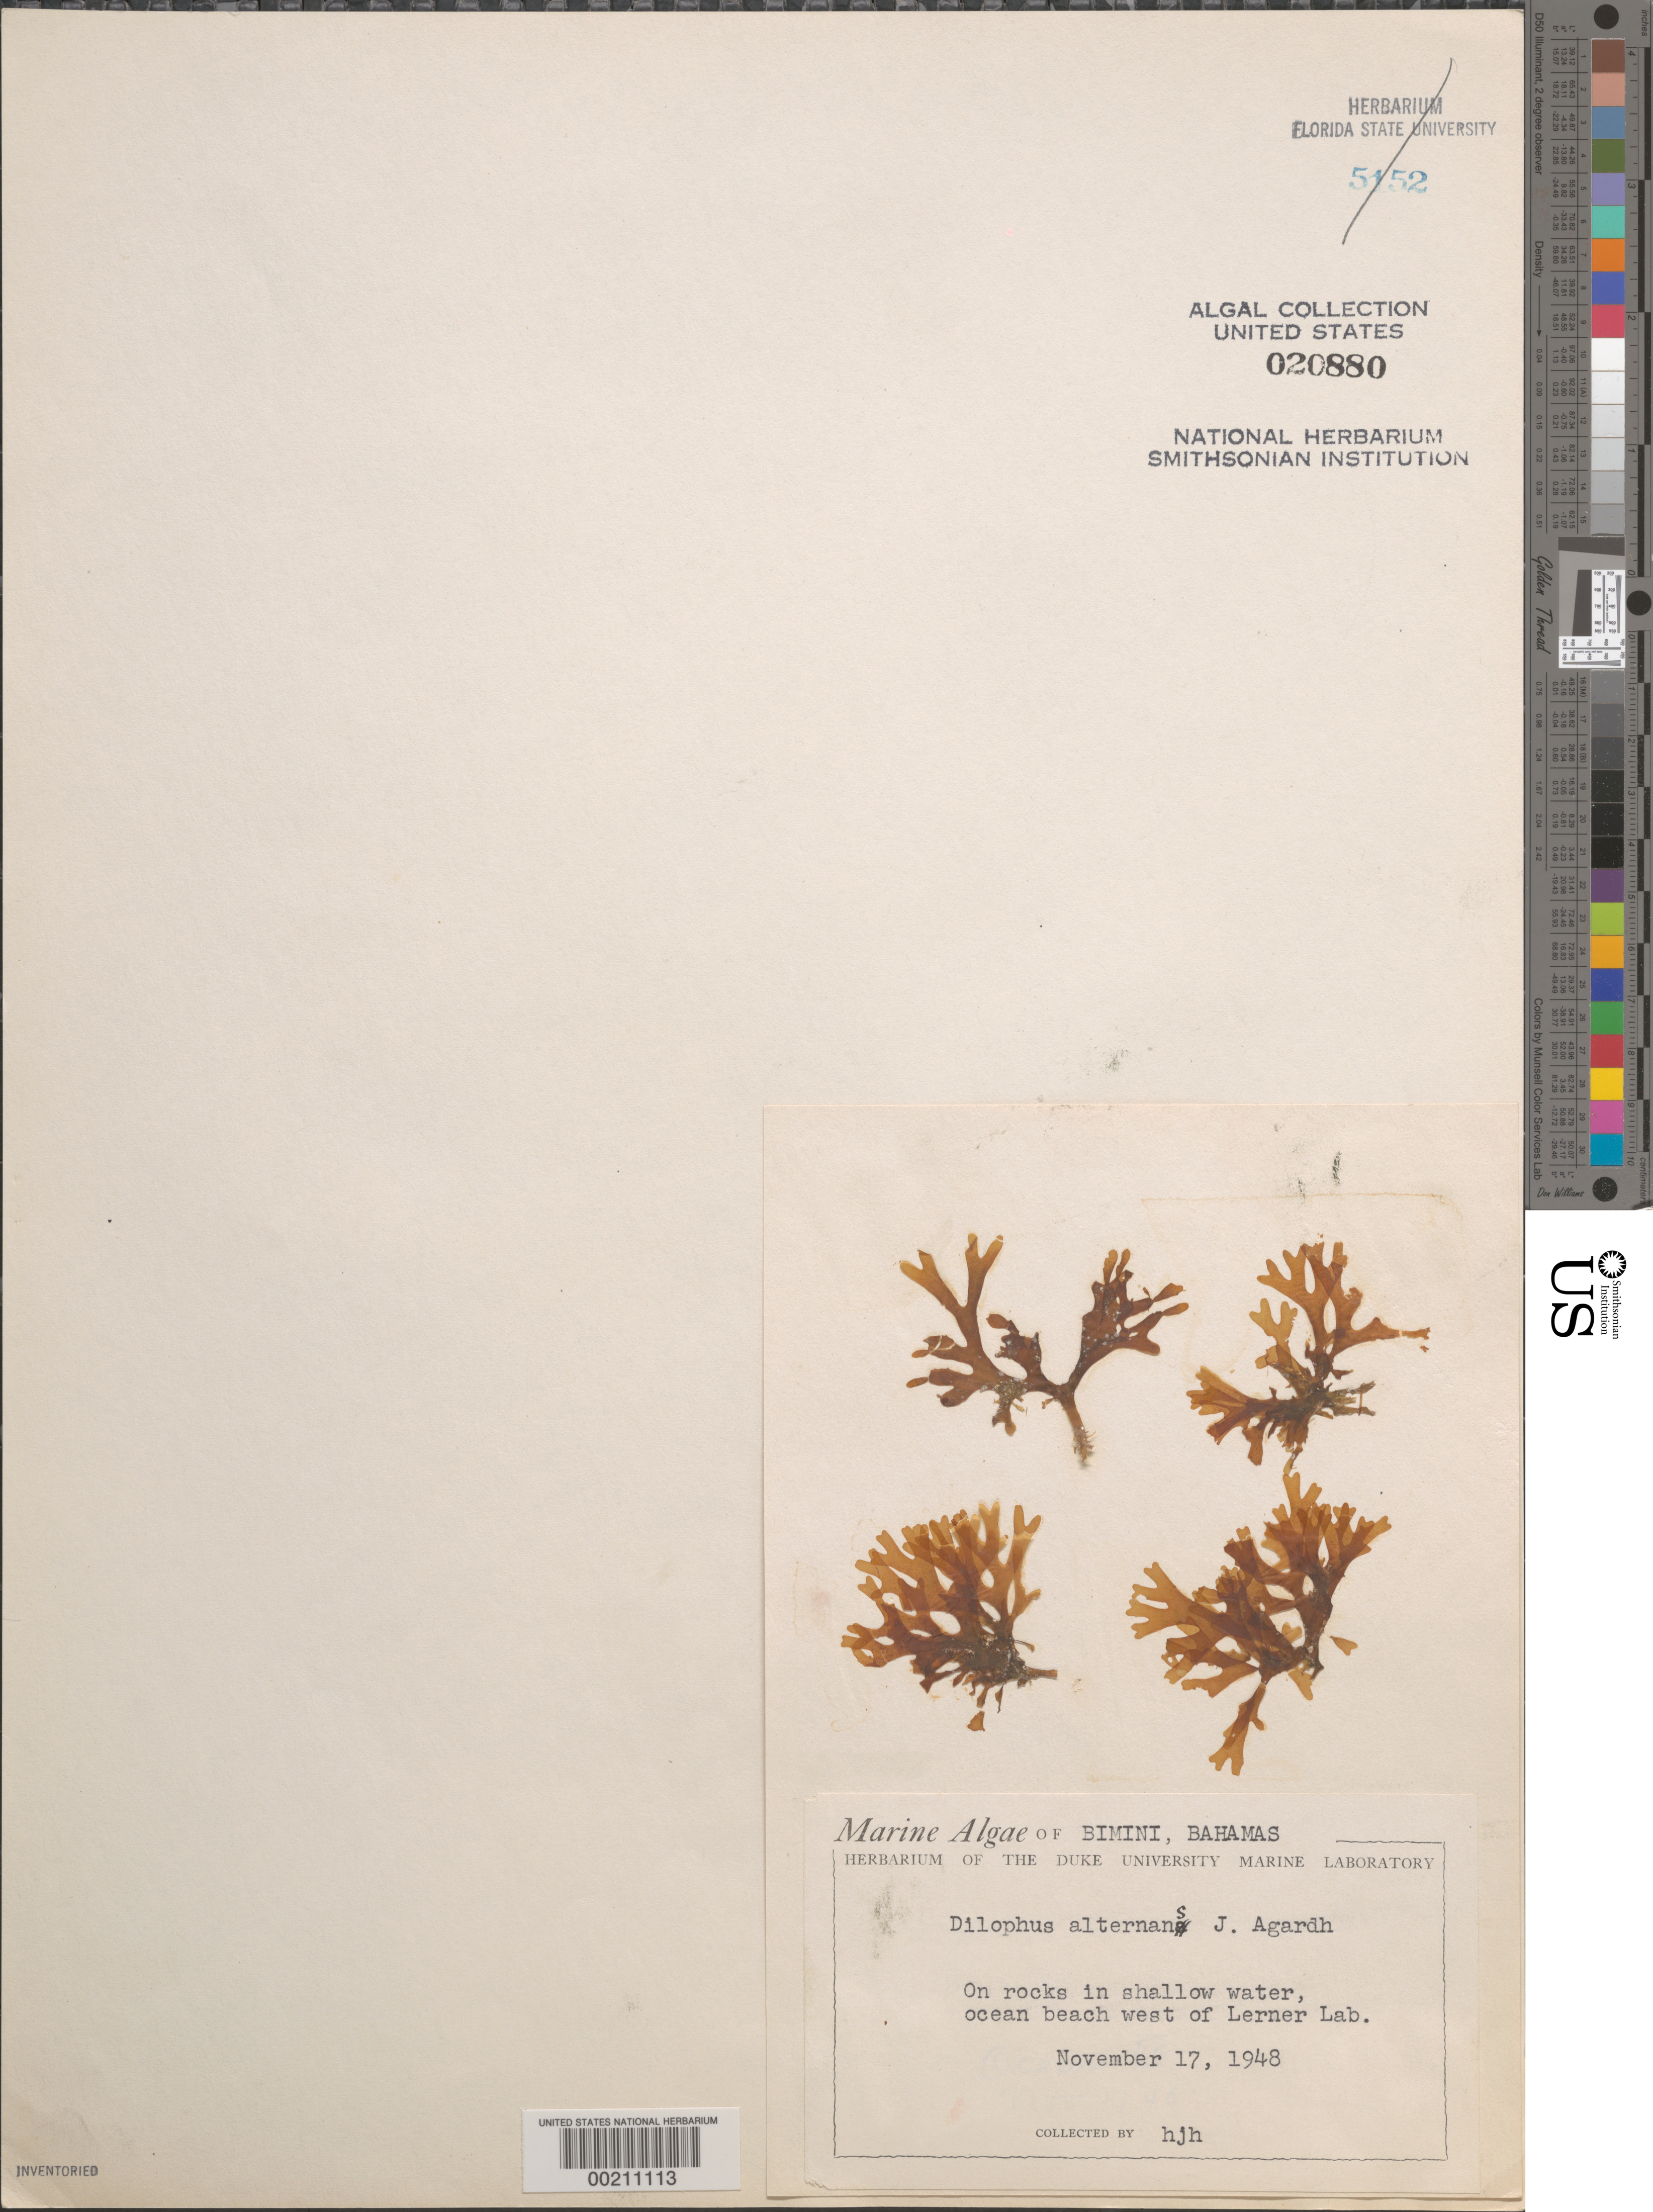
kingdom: Chromista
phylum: Ochrophyta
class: Phaeophyceae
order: Dictyotales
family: Dictyotaceae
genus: Dictyota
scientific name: Dictyota pinnatifida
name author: Kütz.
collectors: H. J. Humm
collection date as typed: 17 Nov 1948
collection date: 1948-11-17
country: Bahamas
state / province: Biminis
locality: West of lerner laboratory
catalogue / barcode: US 20880